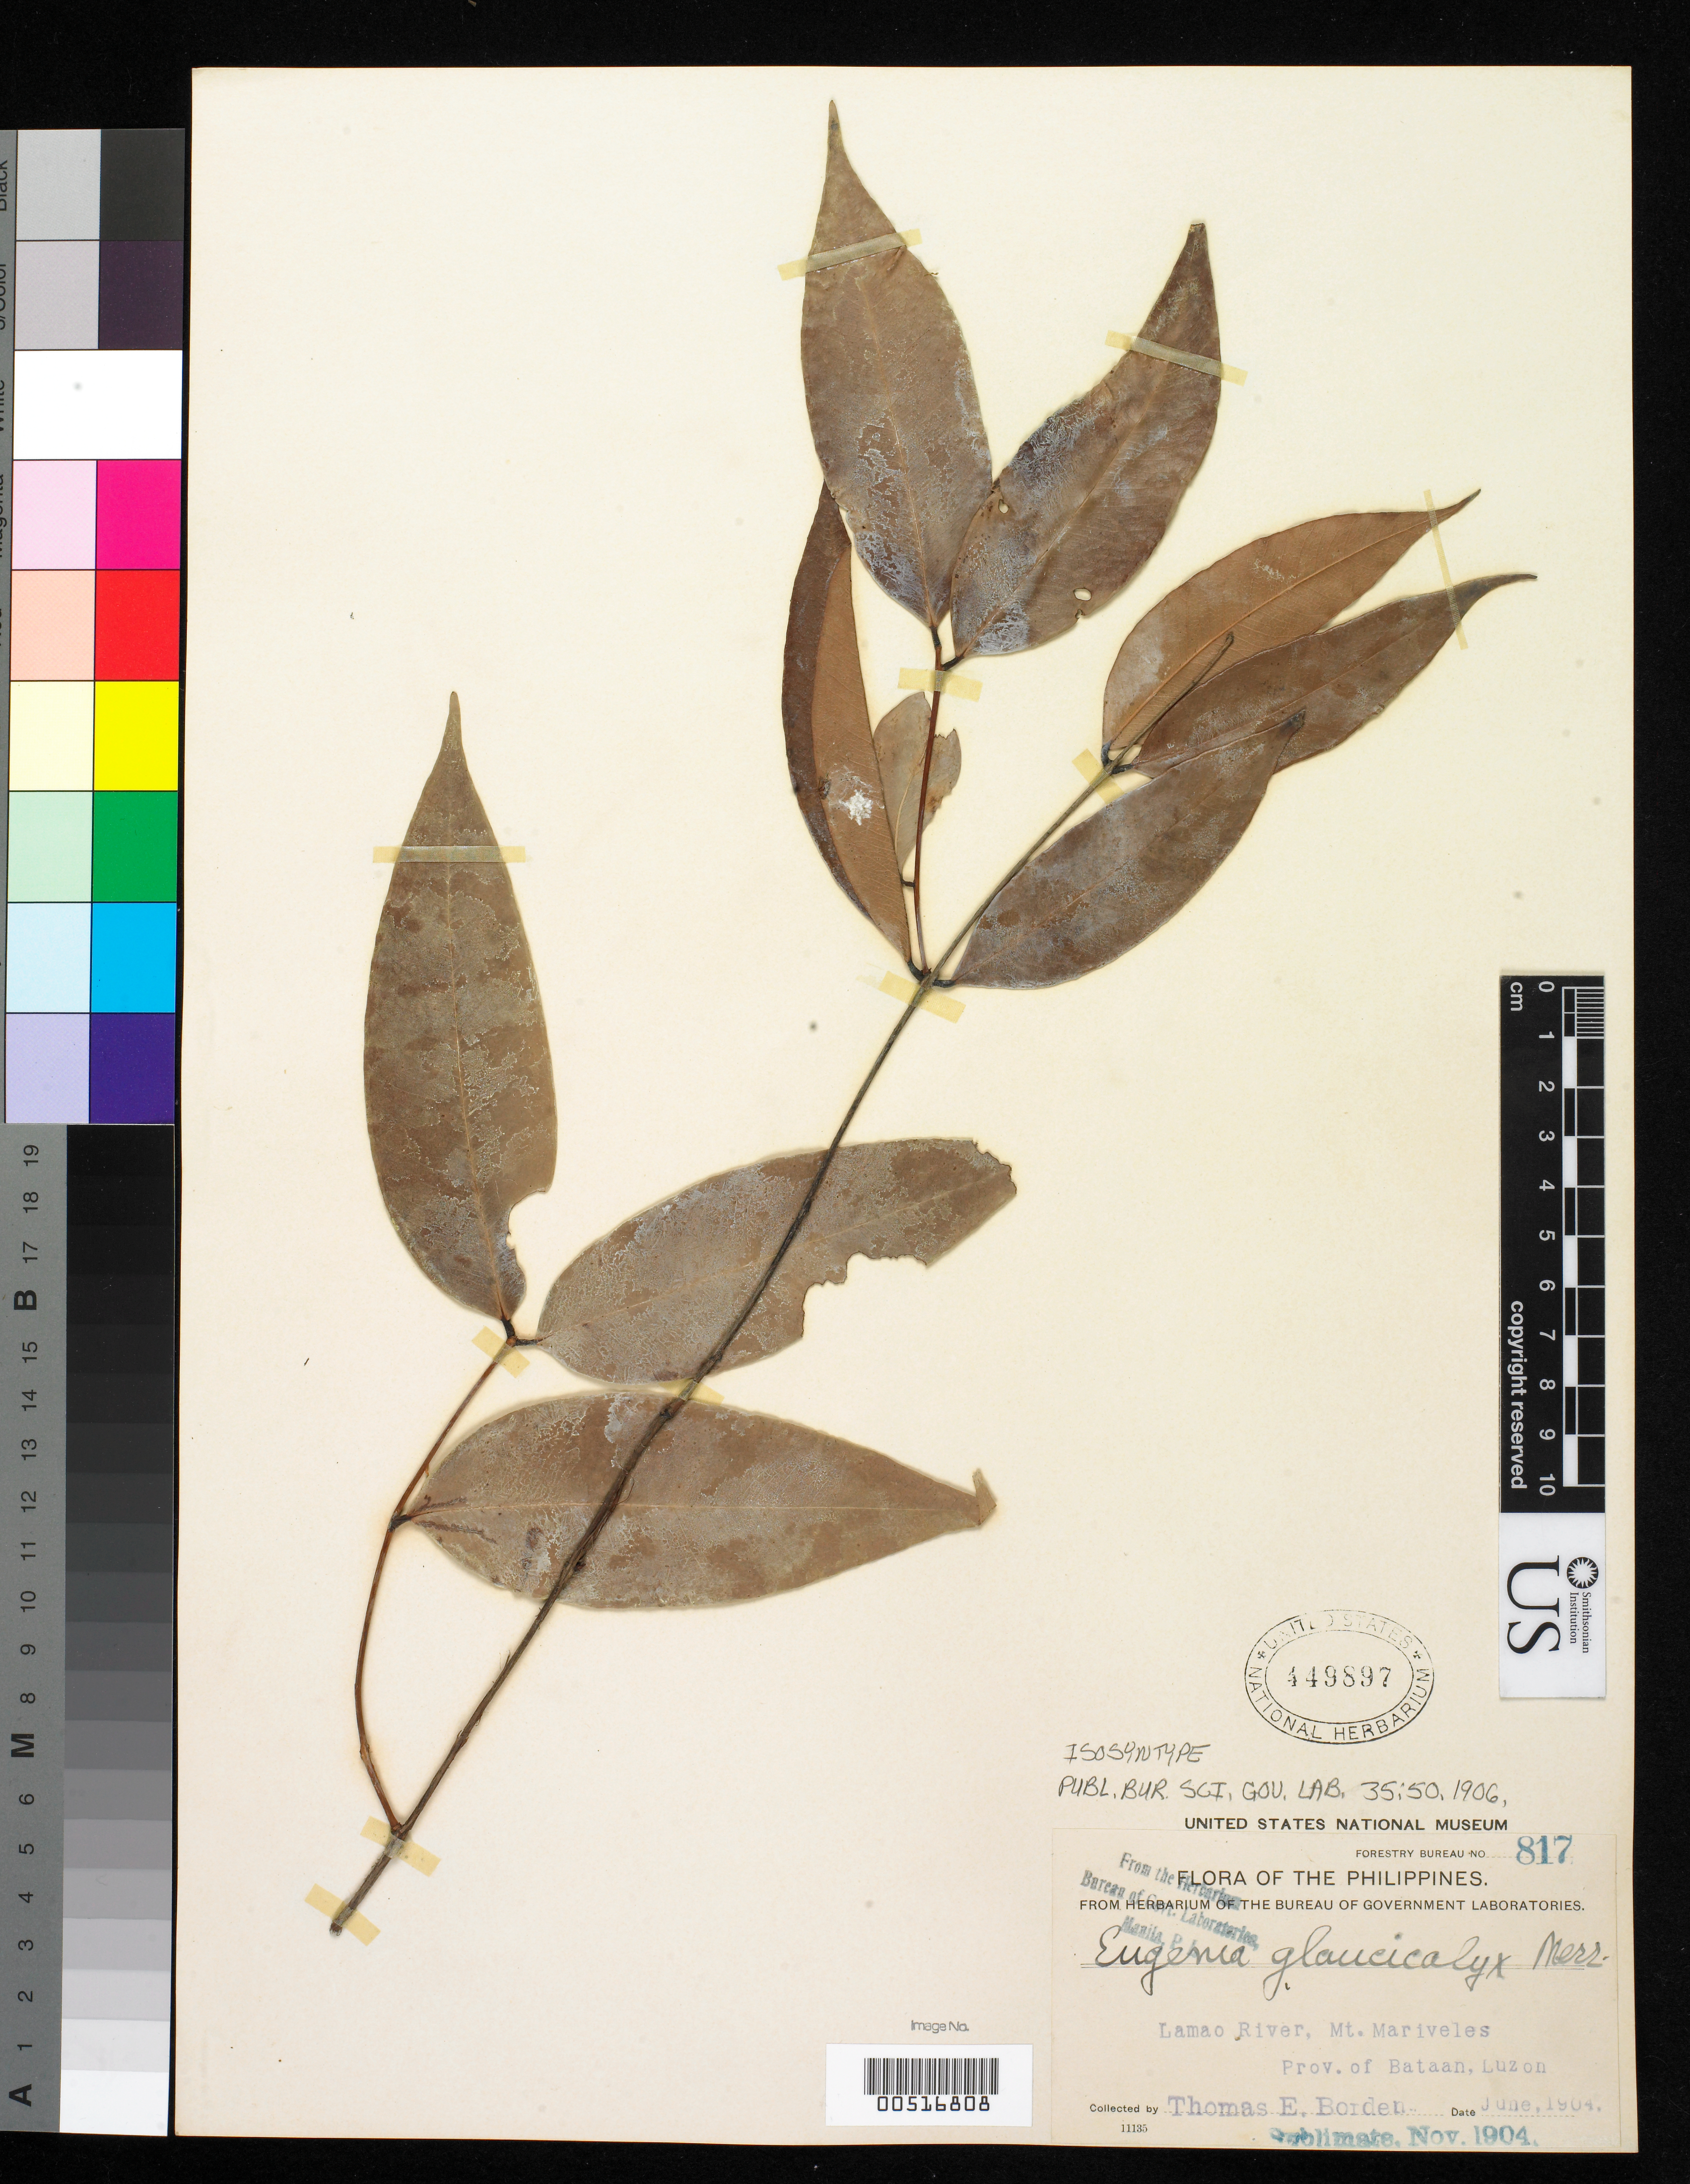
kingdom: Plantae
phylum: Tracheophyta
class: Magnoliopsida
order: Myrtales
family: Myrtaceae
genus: Eugenia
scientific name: Eugenia glaucicalyx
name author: Merr.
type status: Isosyntype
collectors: T. E. Borden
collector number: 817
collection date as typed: Jun 1904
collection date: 1904-06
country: Philippines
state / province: Central Luzon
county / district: Bataan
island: Luzon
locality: Lamao River, Mt Mariveles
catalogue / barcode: US 449897